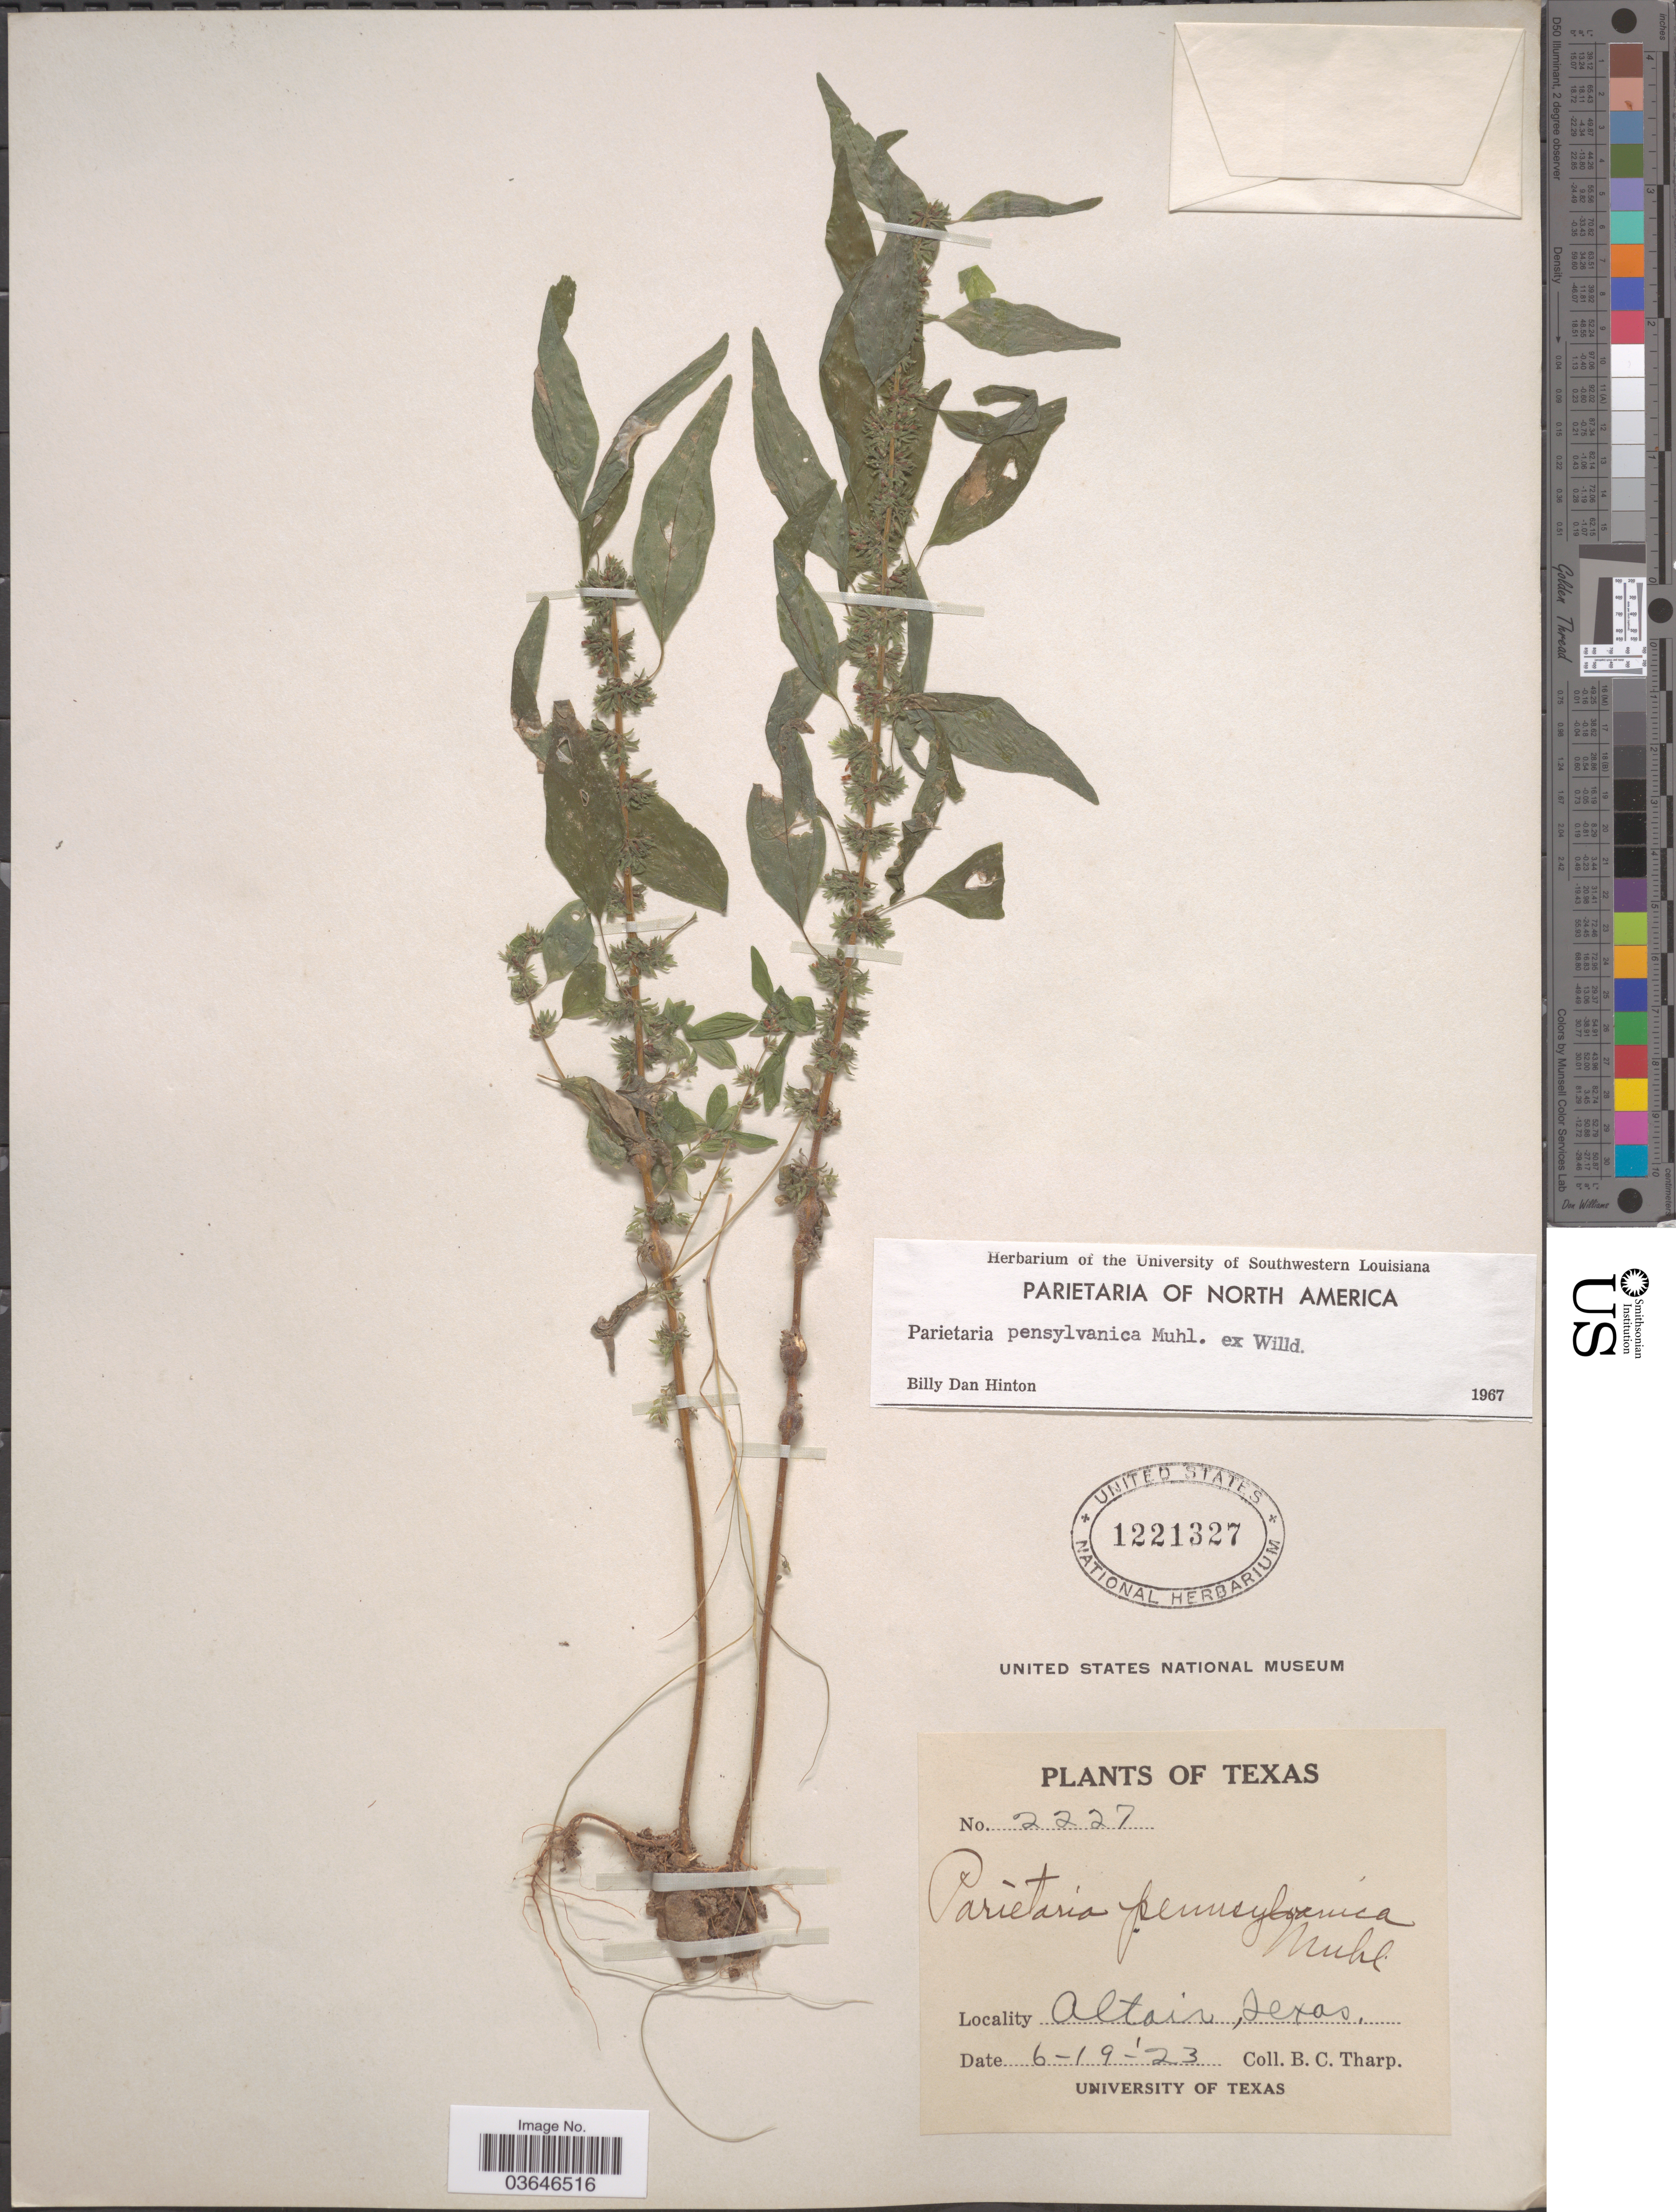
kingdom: Plantae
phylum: Tracheophyta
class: Magnoliopsida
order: Rosales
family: Urticaceae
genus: Parietaria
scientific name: Parietaria pensylvanica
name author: Muhl. ex Willd.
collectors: B. C. Tharp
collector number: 2227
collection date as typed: Transcribed d/m/y: 19/6/23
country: United States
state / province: Texas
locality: Altair.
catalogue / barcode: US 1221327